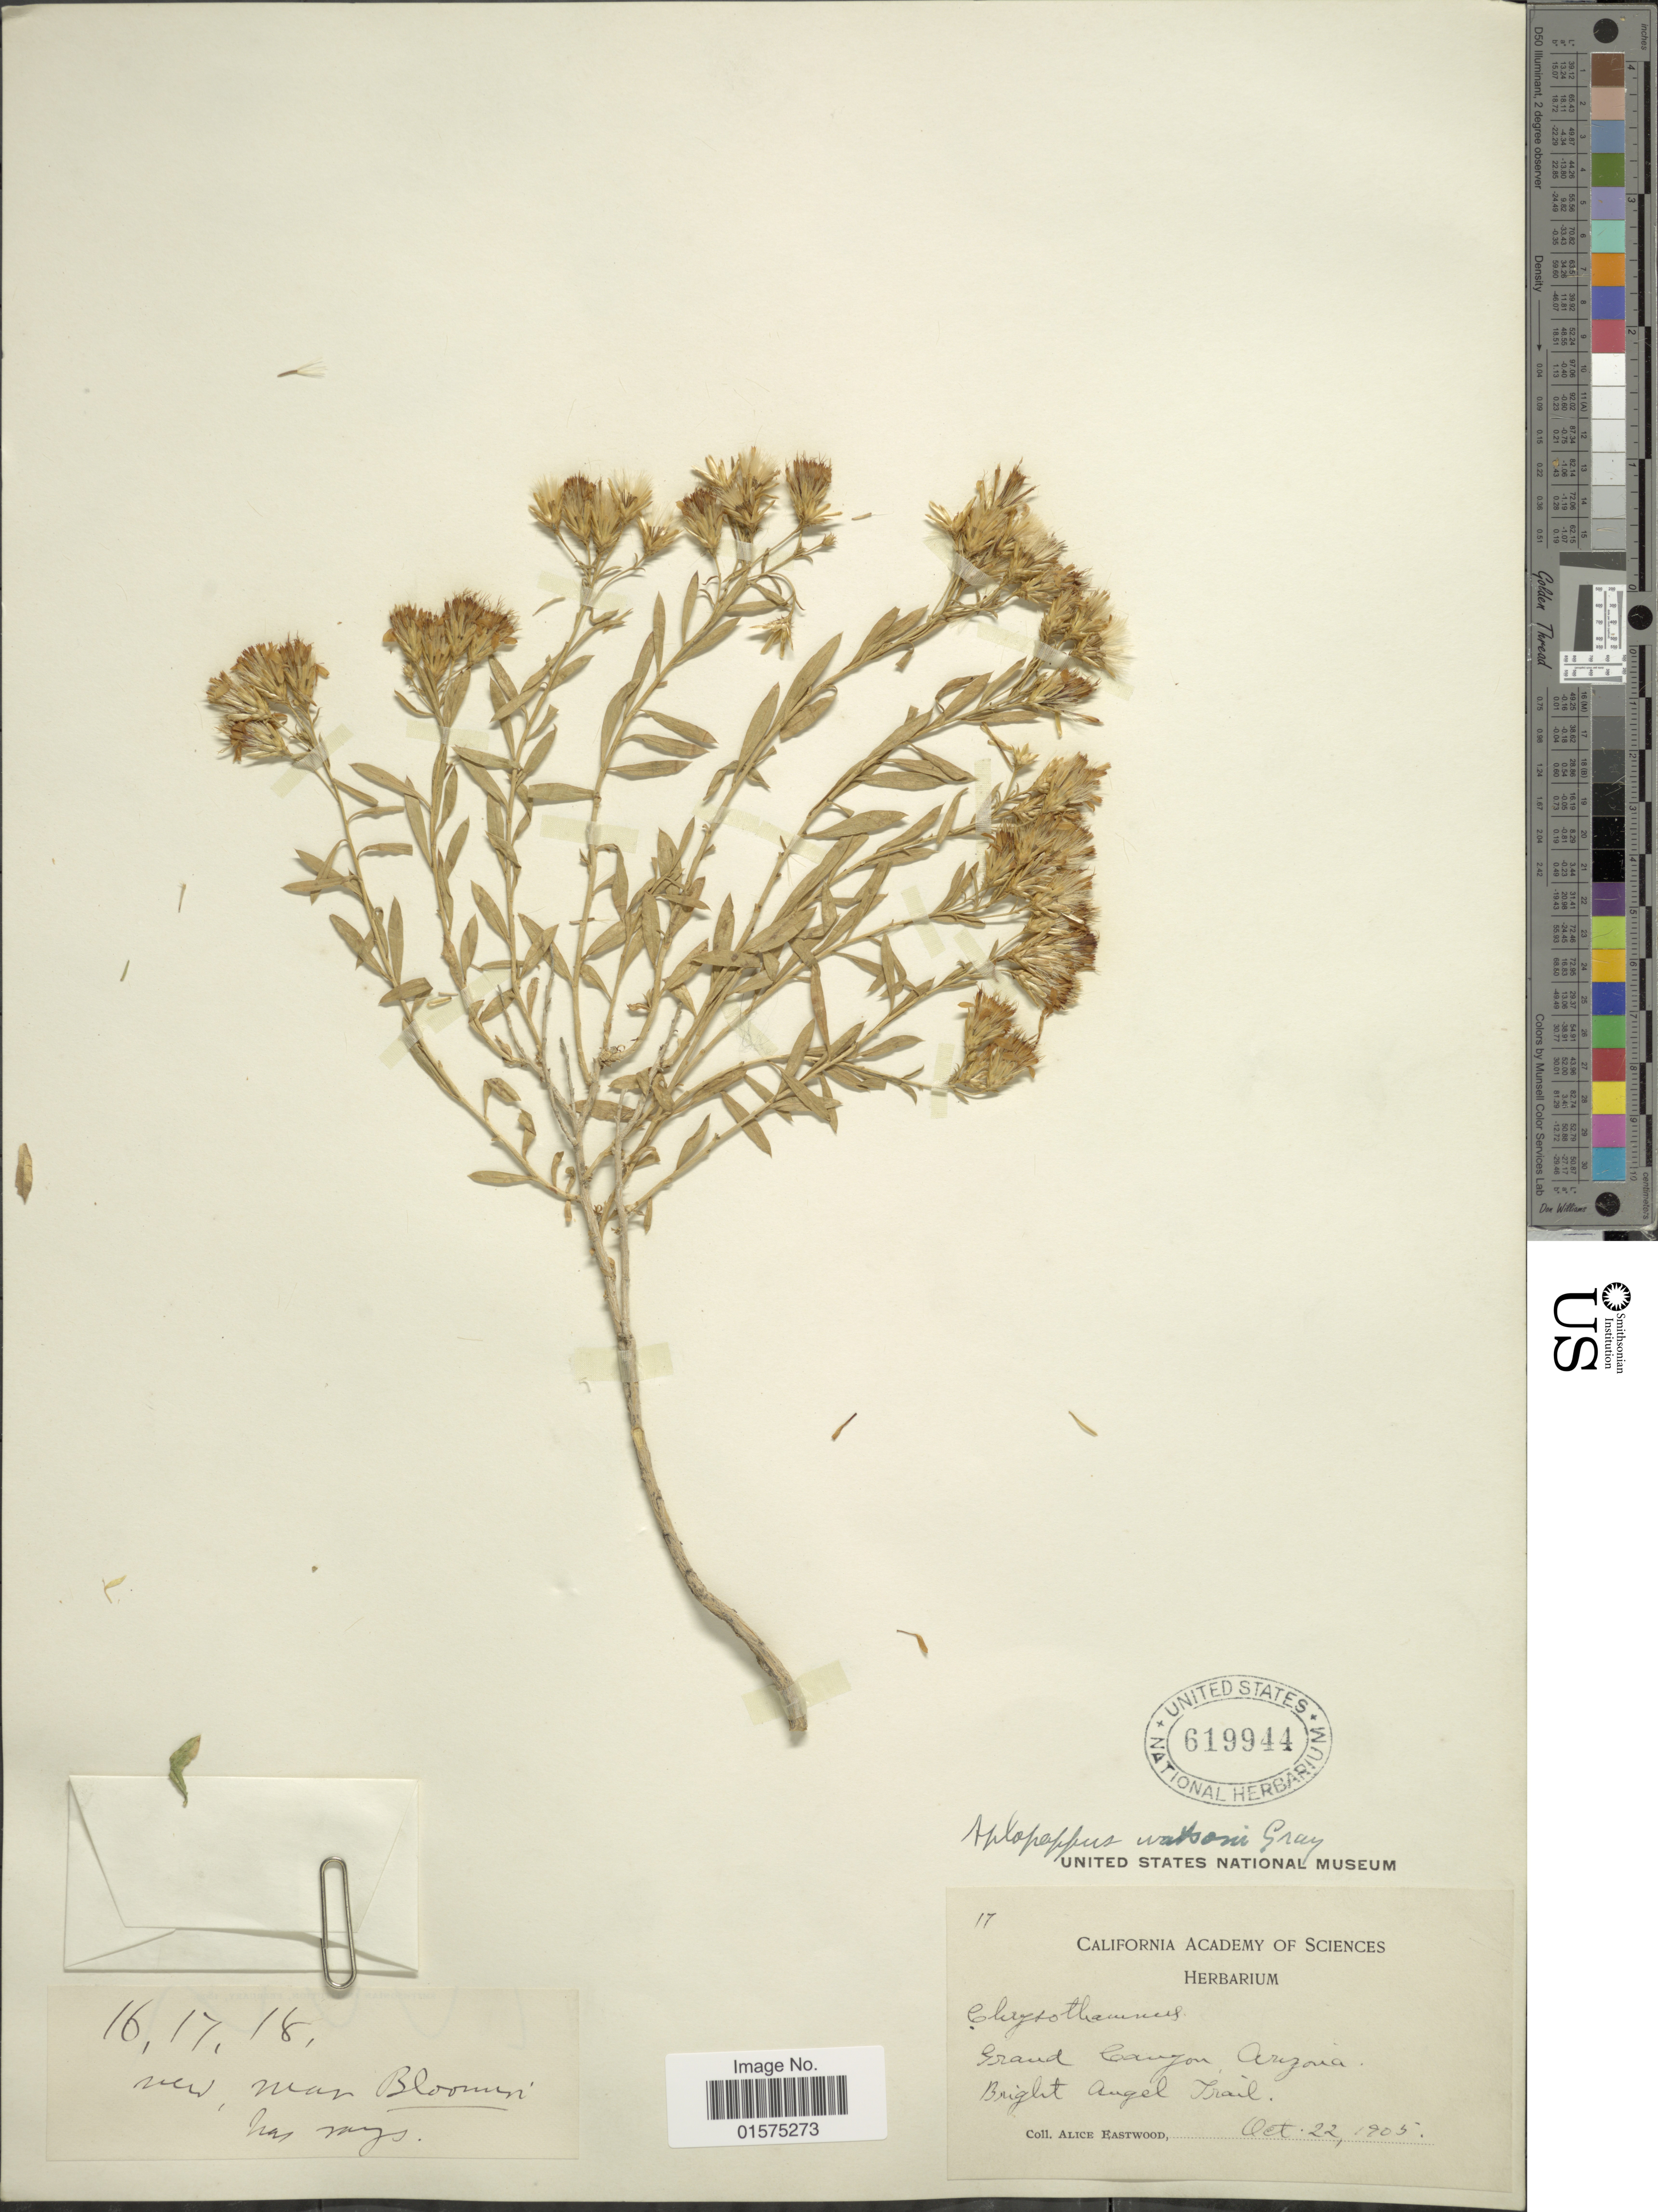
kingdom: Plantae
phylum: Tracheophyta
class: Magnoliopsida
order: Asterales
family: Asteraceae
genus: Ericameria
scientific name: Ericameria watsonii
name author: (A. Gray) G.L. Nesom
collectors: A. Eastwood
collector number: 17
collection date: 1905-10-22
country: United States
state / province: Arizona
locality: Grand Canyon. Bright Angel Trail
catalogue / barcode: US 619944